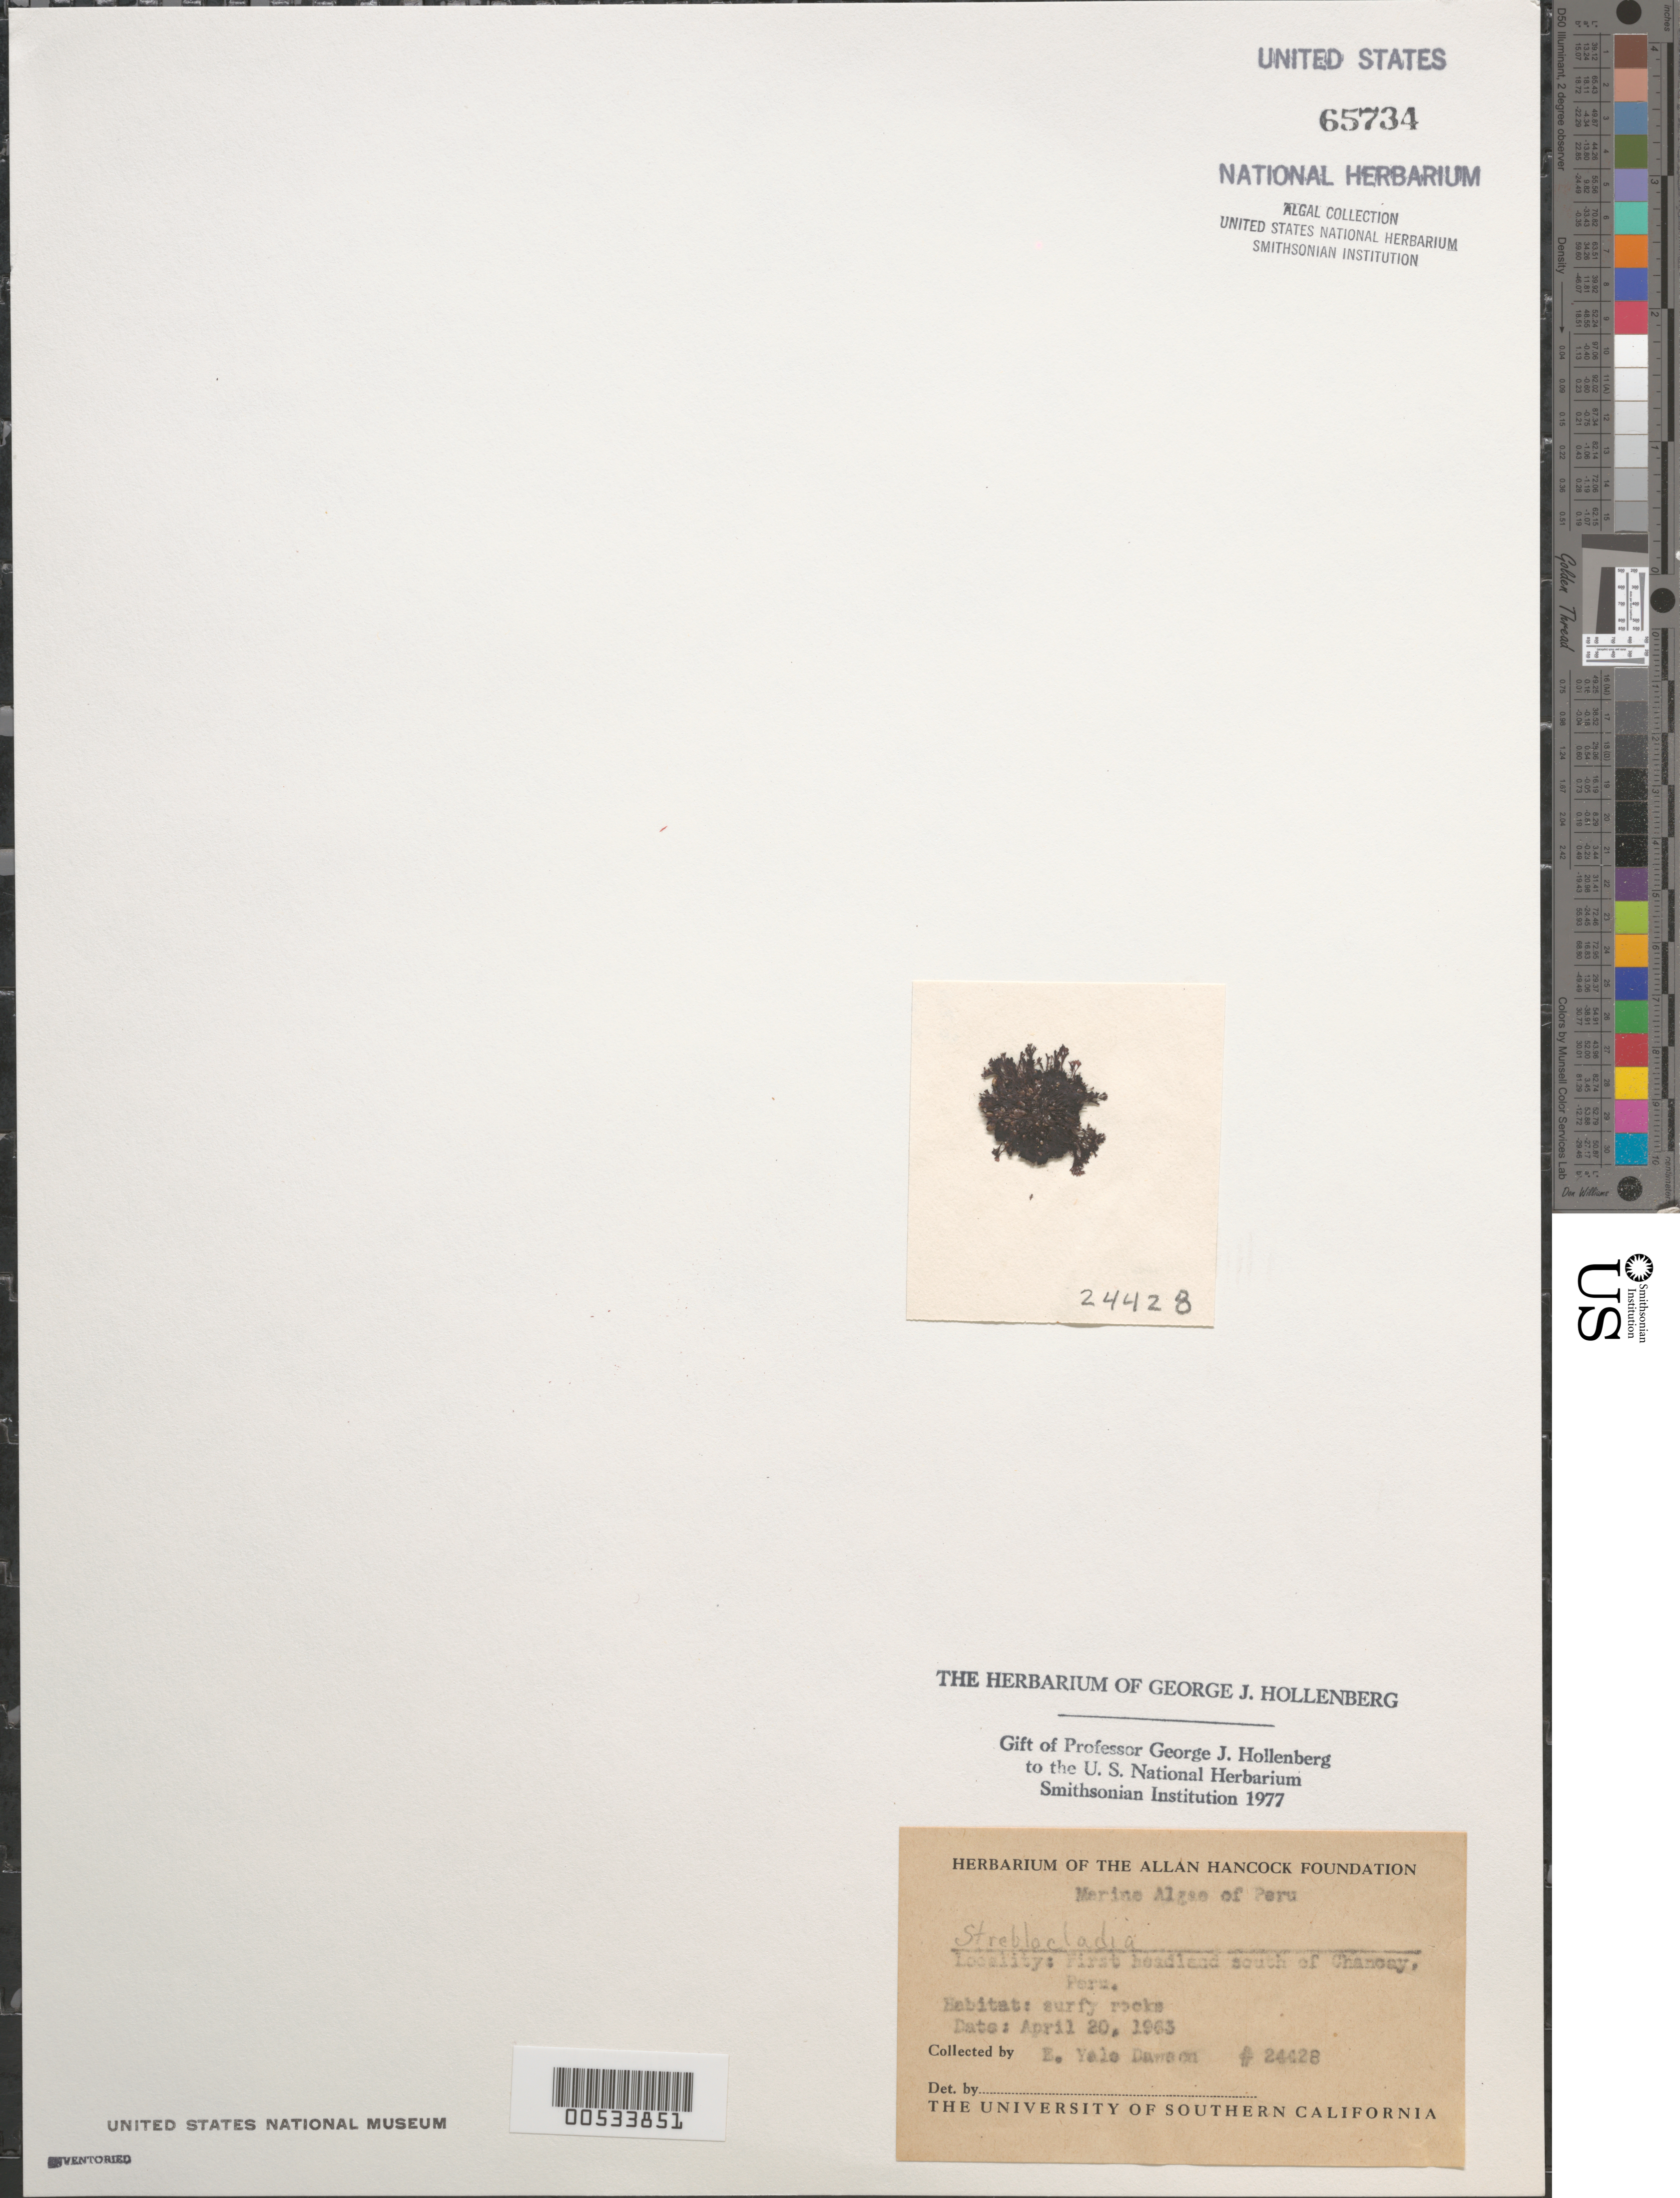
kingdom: Plantae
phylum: Rhodophyta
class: Florideophyceae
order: Ceramiales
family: Rhodomelaceae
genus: Streblocladia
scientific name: Streblocladia sp.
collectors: E. Y. Dawson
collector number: EYD 24428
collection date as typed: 20 Apr 1963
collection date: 1963-04-20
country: Peru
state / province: Lima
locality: First headland south of chancay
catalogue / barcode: US 65734